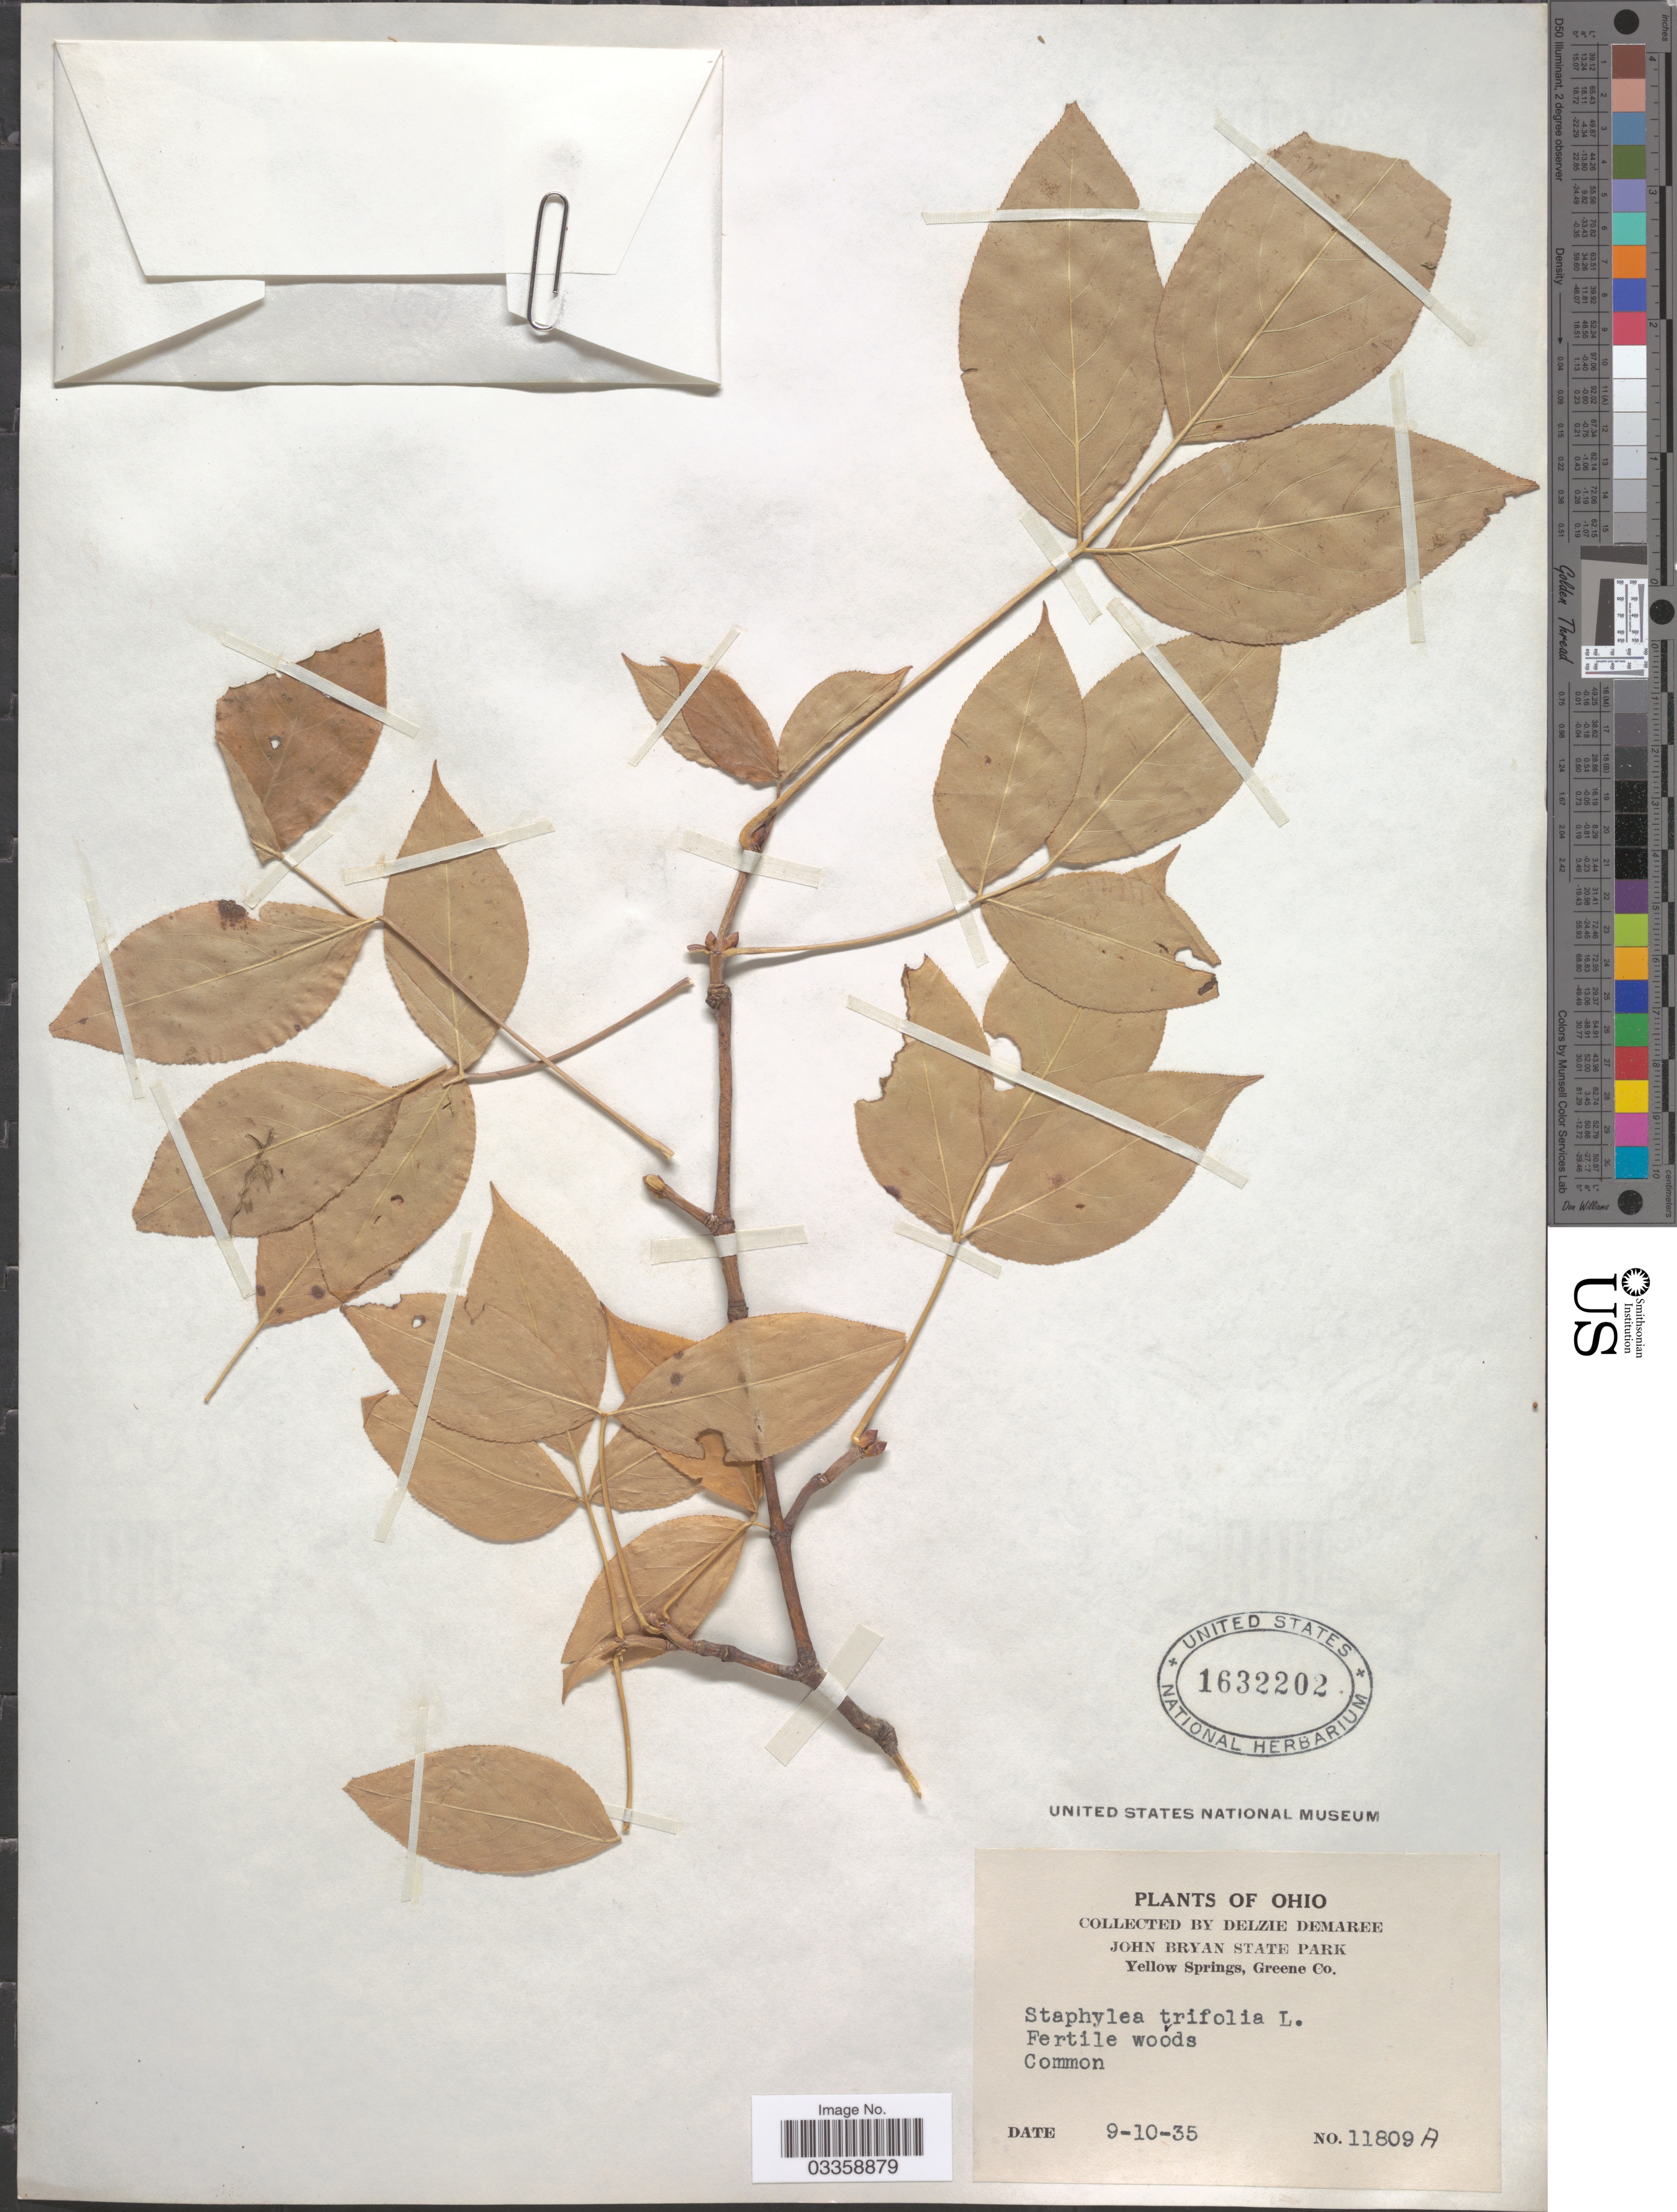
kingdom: Plantae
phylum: Tracheophyta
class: Magnoliopsida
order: Crossosomatales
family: Staphyleaceae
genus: Staphylea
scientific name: Staphylea trifolia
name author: L.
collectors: D. Demaree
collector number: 11809A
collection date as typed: Transcribed d/m/y: 10/9/35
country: United States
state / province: Ohio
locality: John Bryan State Park. Yellow Springs, Greene Co.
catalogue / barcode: US 1632202